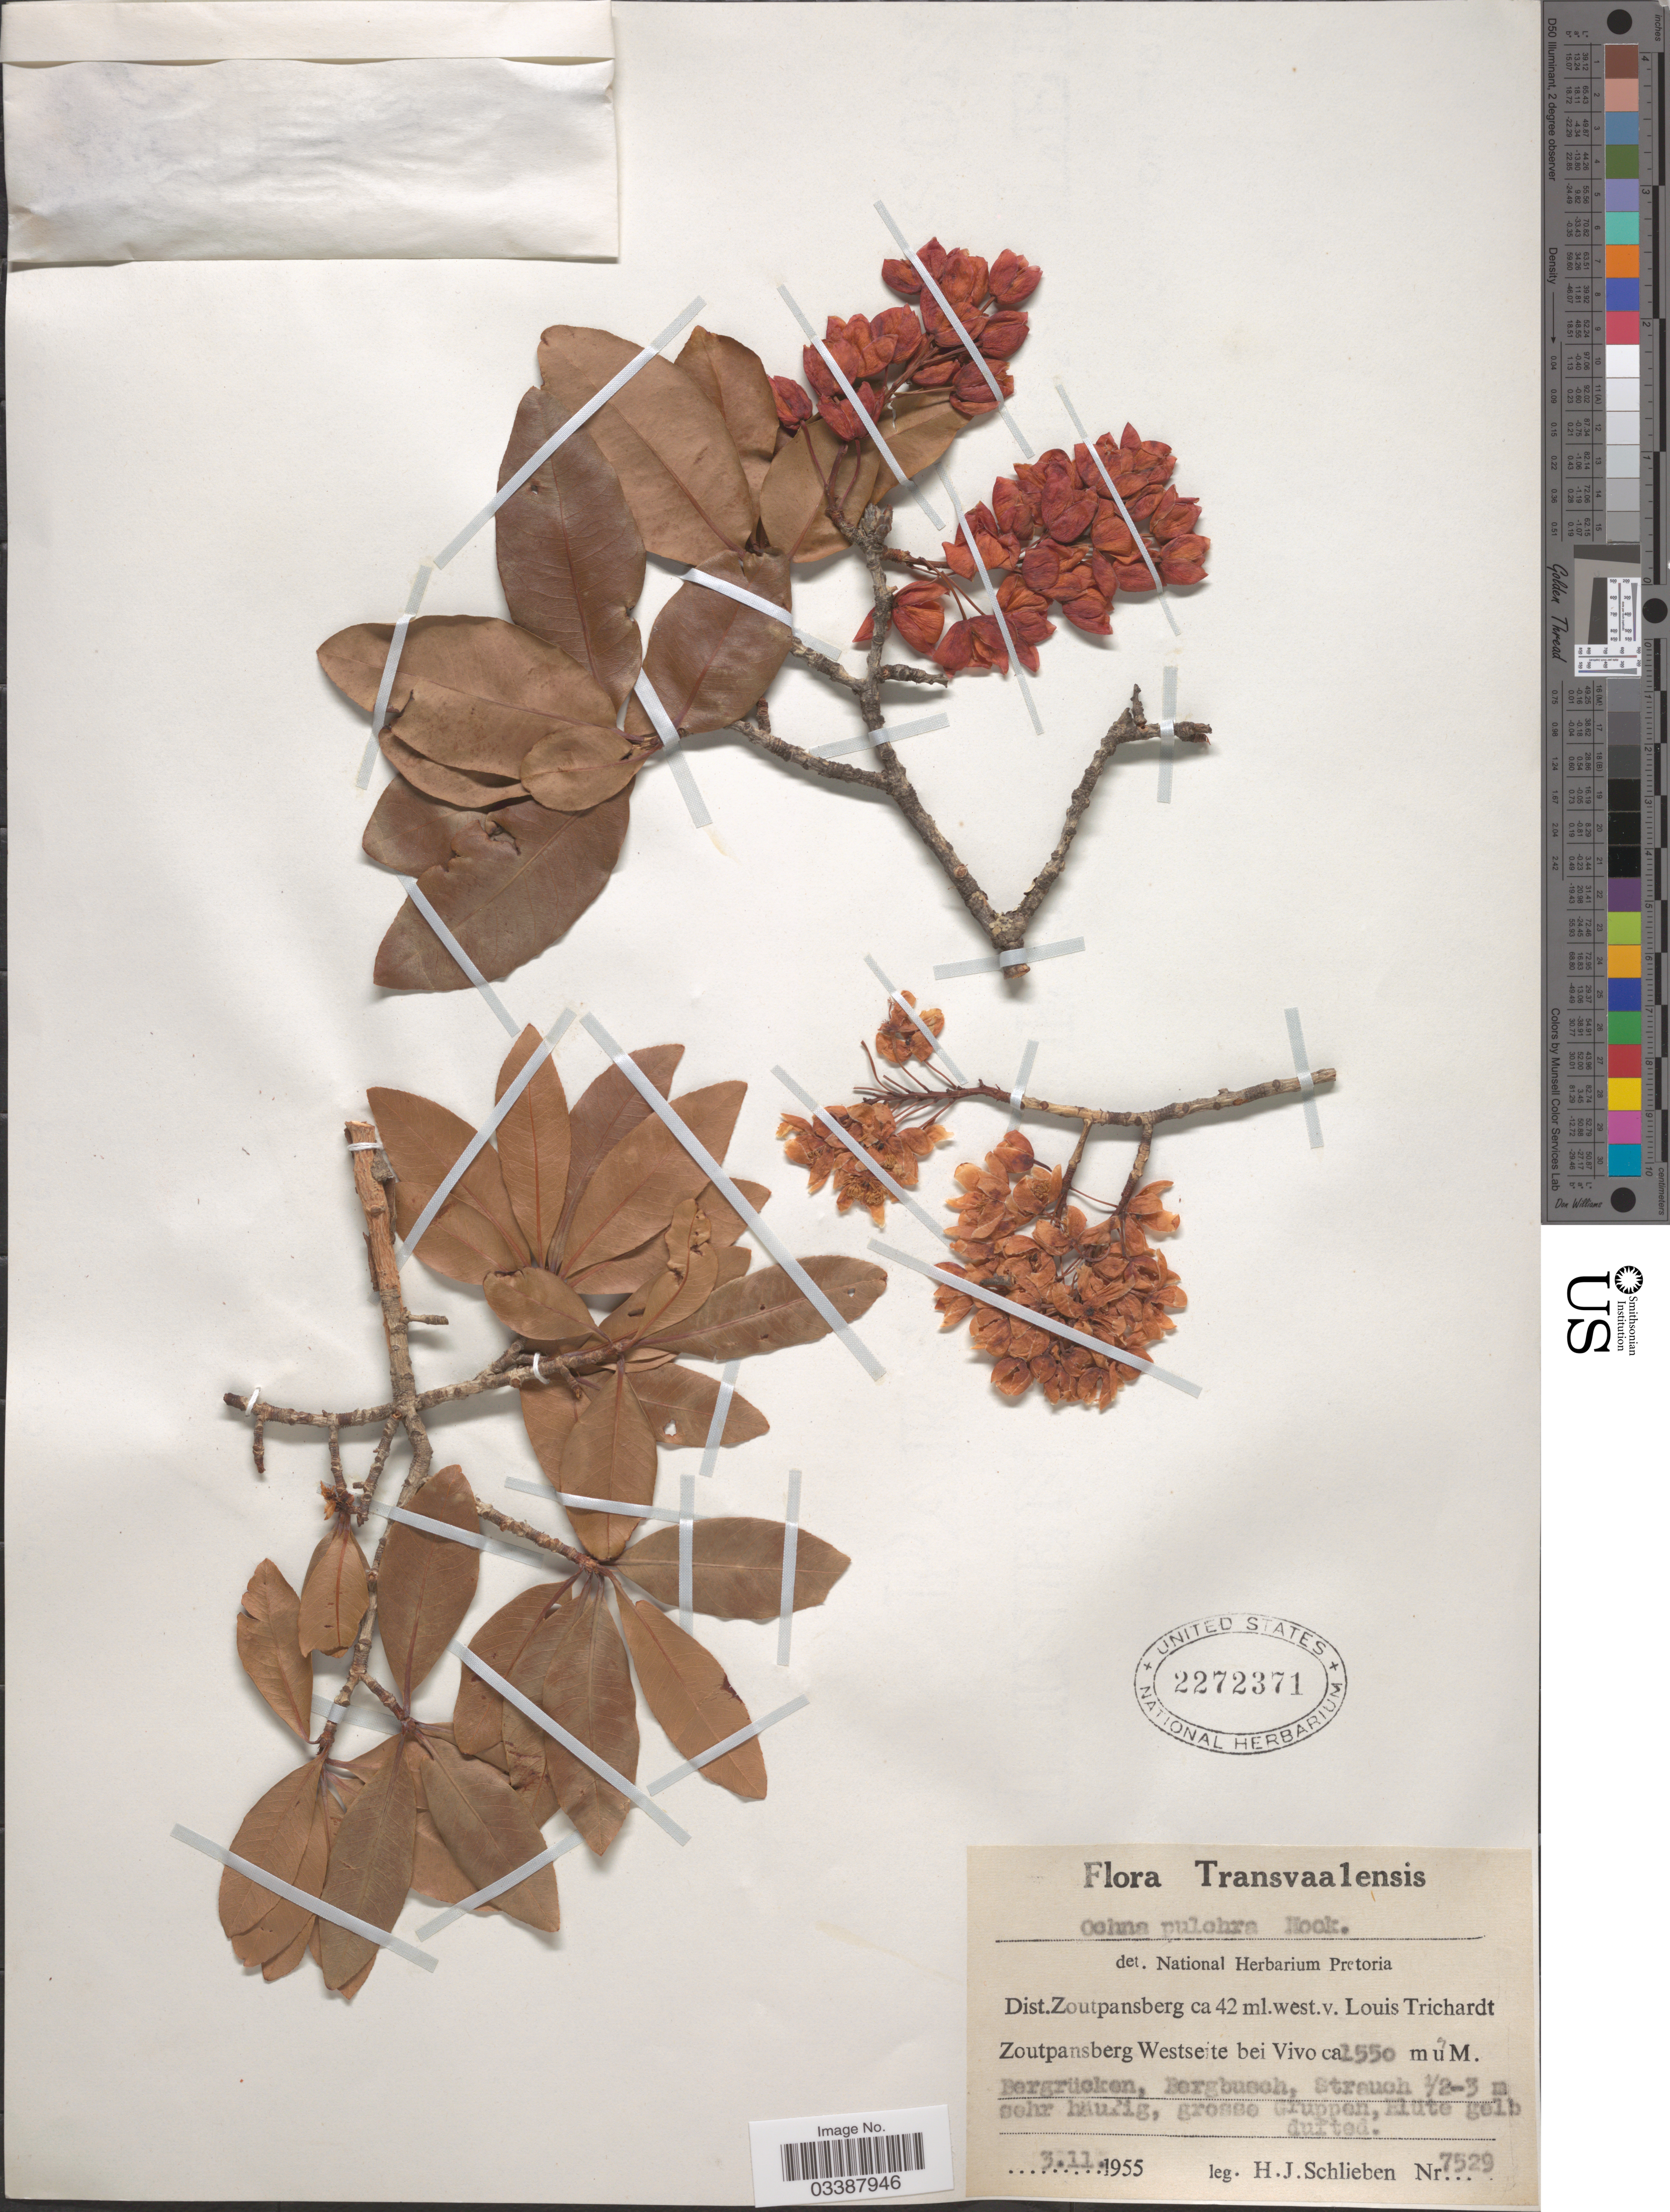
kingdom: Plantae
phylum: Tracheophyta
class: Magnoliopsida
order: Malpighiales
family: Ochnaceae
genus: Ochna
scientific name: Ochna pulchra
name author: Hook.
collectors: H. J. Schlieben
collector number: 7529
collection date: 1955-11-03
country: South Africa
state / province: Limpopo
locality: Transvaalensis. Dist. Zoutpansberg ca 42 ml. west v. Louis Trichardt Zoutpansberg Westseite bei Vivo.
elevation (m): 1550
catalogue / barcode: US 2272371